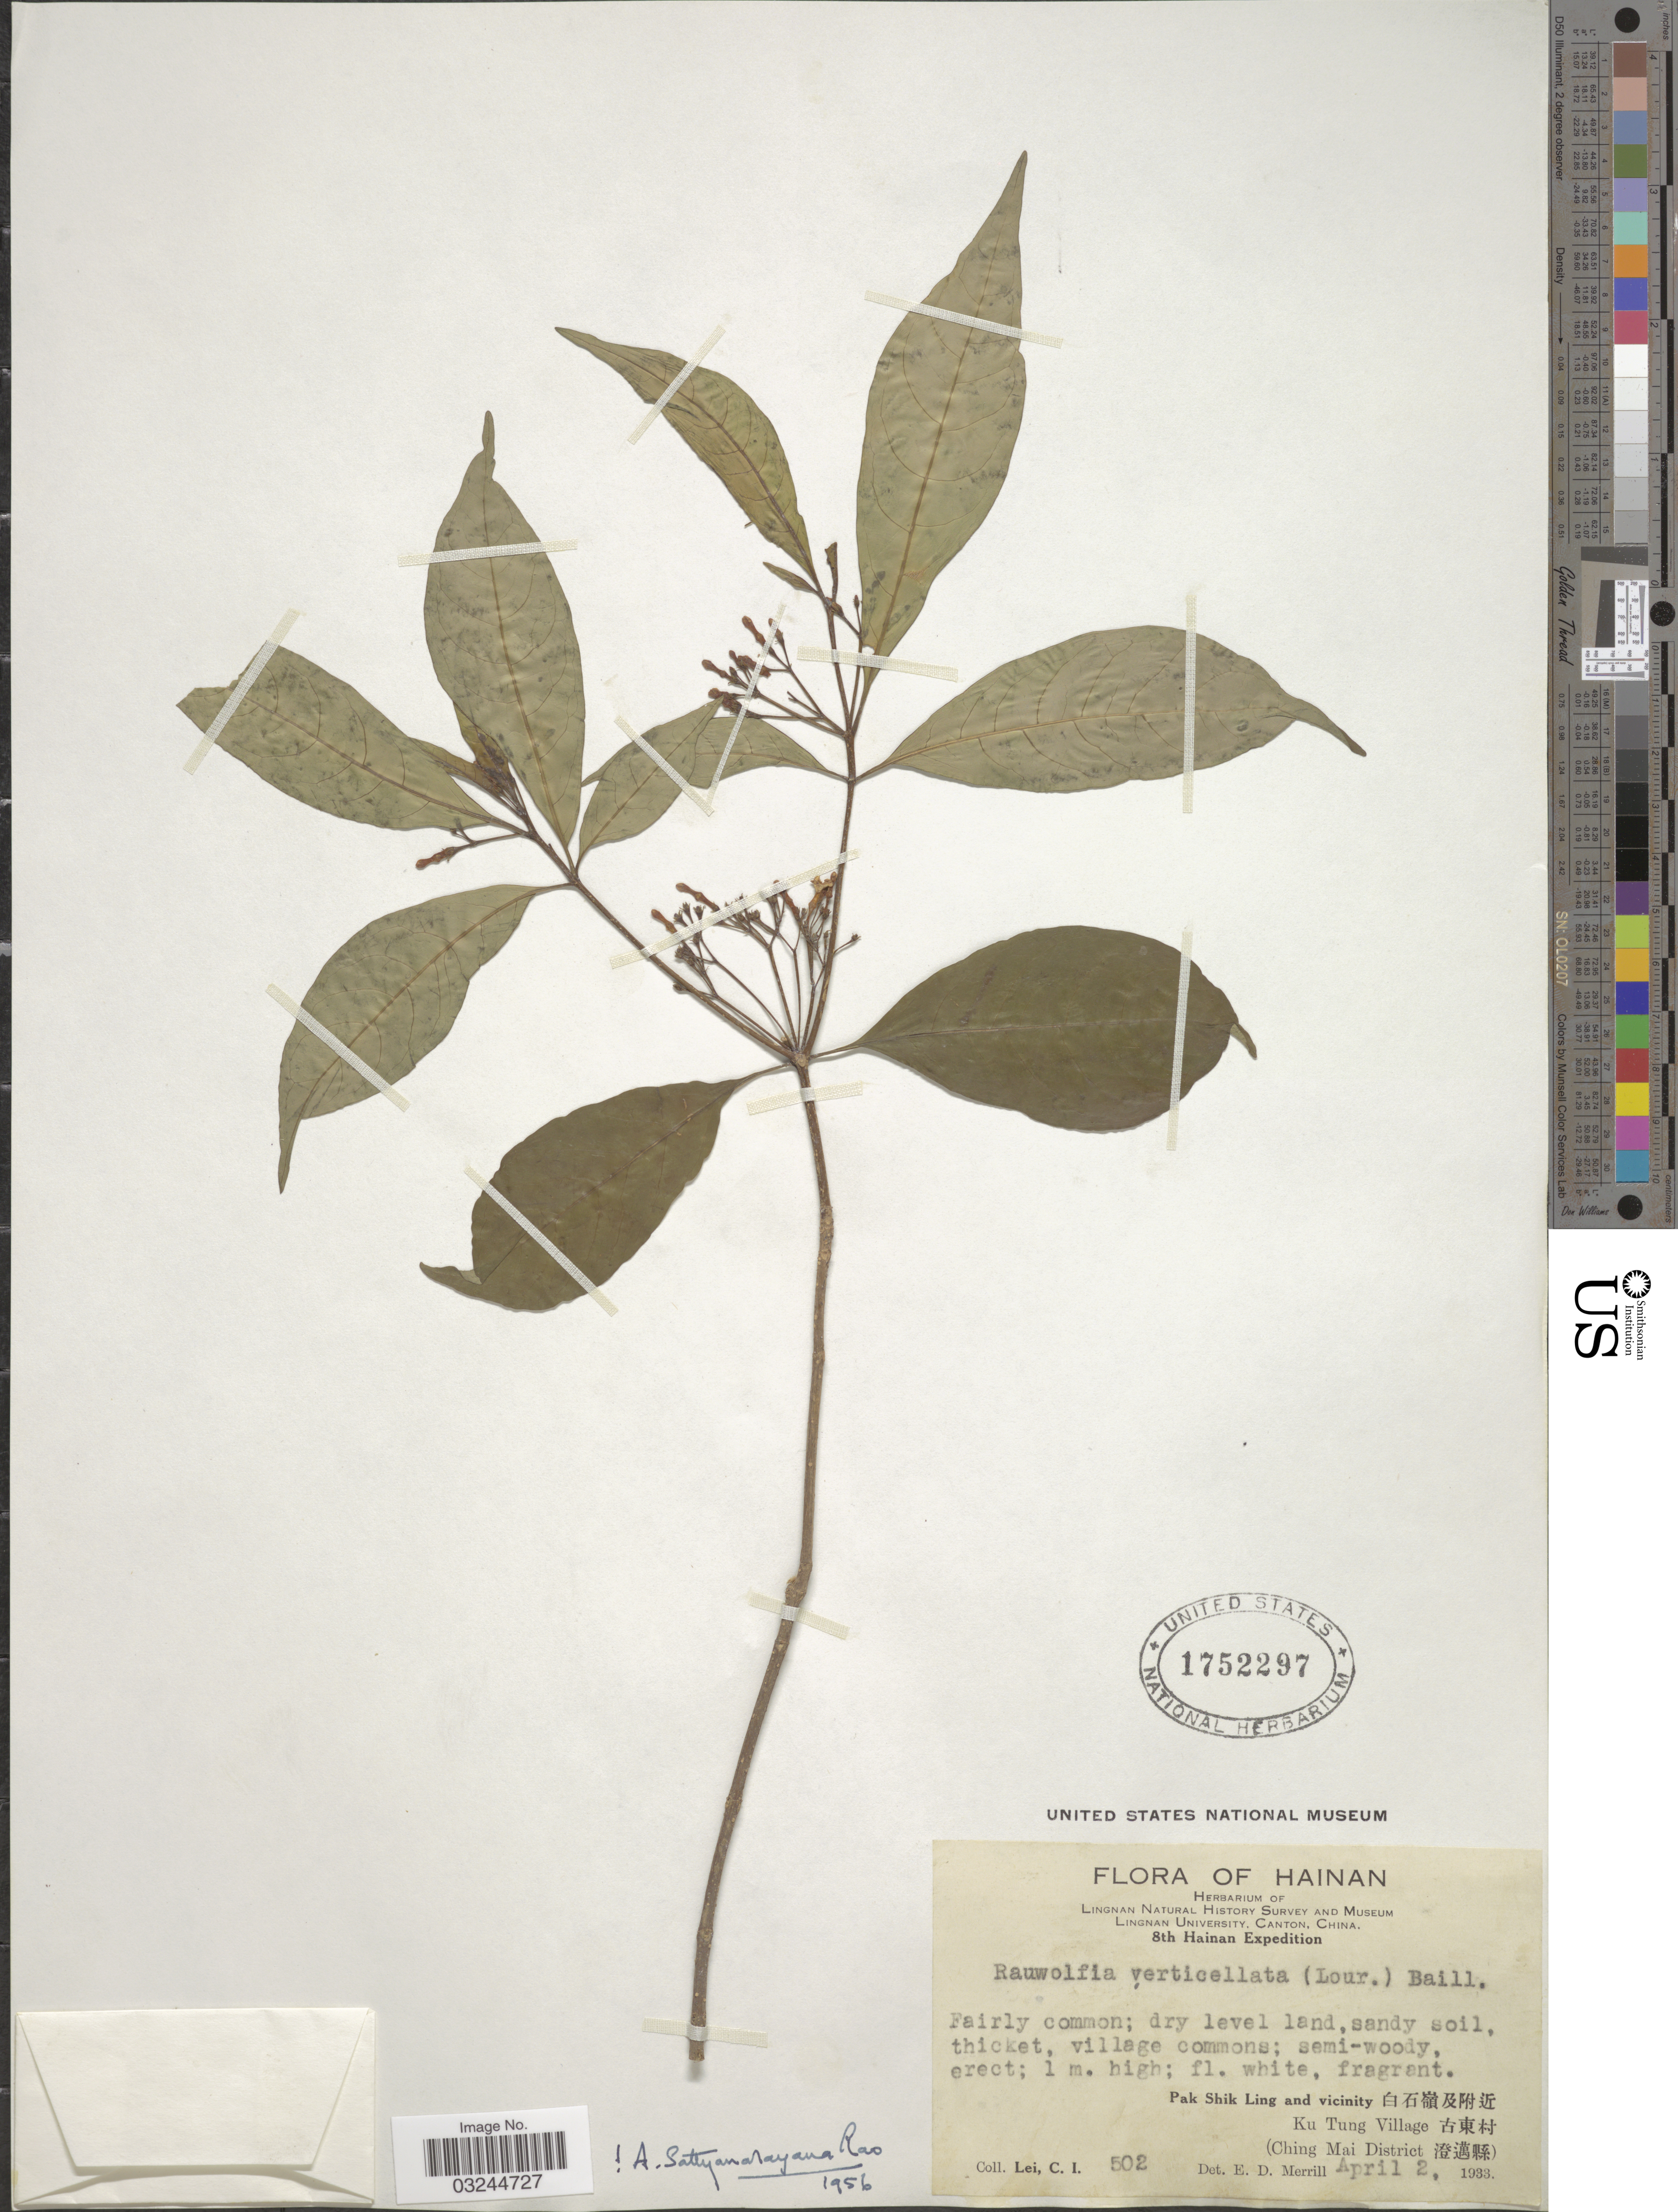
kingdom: Plantae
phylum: Tracheophyta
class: Magnoliopsida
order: Gentianales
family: Apocynaceae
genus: Rauvolfia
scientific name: Rauvolfia verticillata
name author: (Lour.) Baill.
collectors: C. I. Lei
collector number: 502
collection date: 1933-04-02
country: China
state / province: Hainan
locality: Pak Shik Ling and vicinity y. . Ku Tung Village (Ching Mai District).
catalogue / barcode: US 1752297